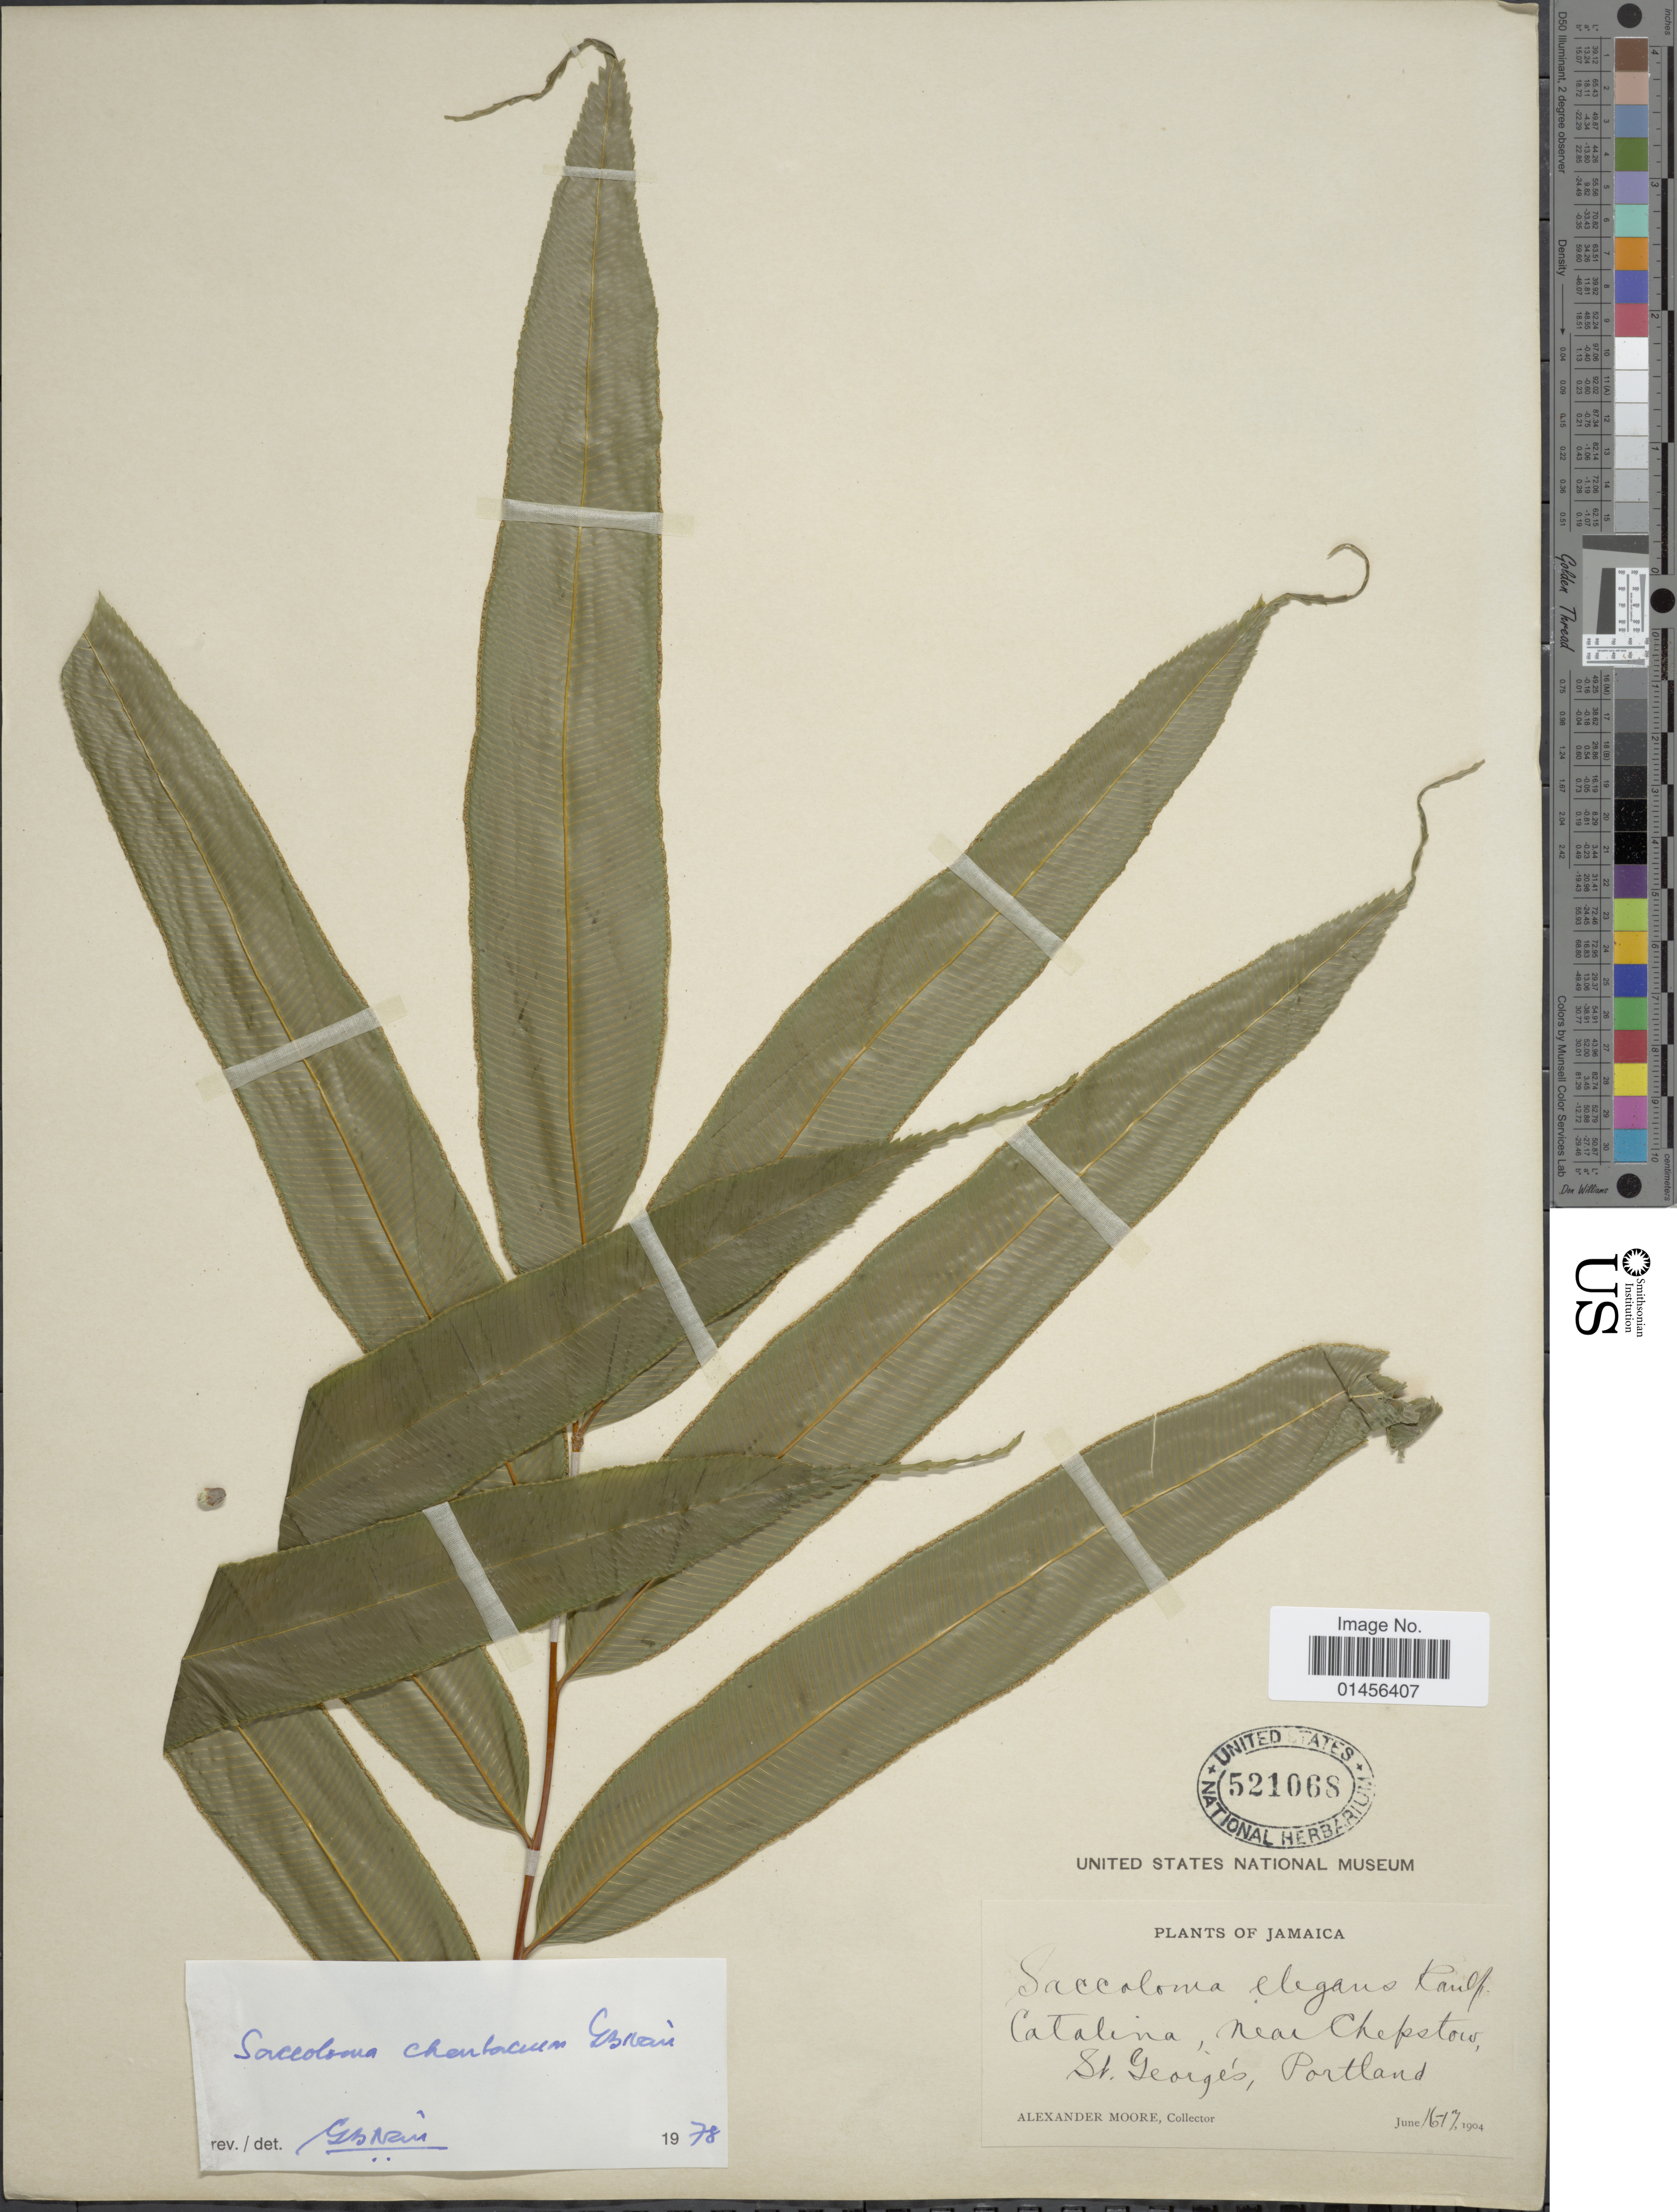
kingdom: Plantae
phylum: Tracheophyta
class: Polypodiopsida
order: Polypodiales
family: Saccolomataceae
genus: Saccoloma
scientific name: Saccoloma elegans subsp. chartaceum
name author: Cremers & K.U. Kramer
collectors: A. Moore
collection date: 1904-06-16/1904-06-17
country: Jamaica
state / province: Portland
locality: Catalina, near Chepstown, St Georges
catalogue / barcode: US 521068